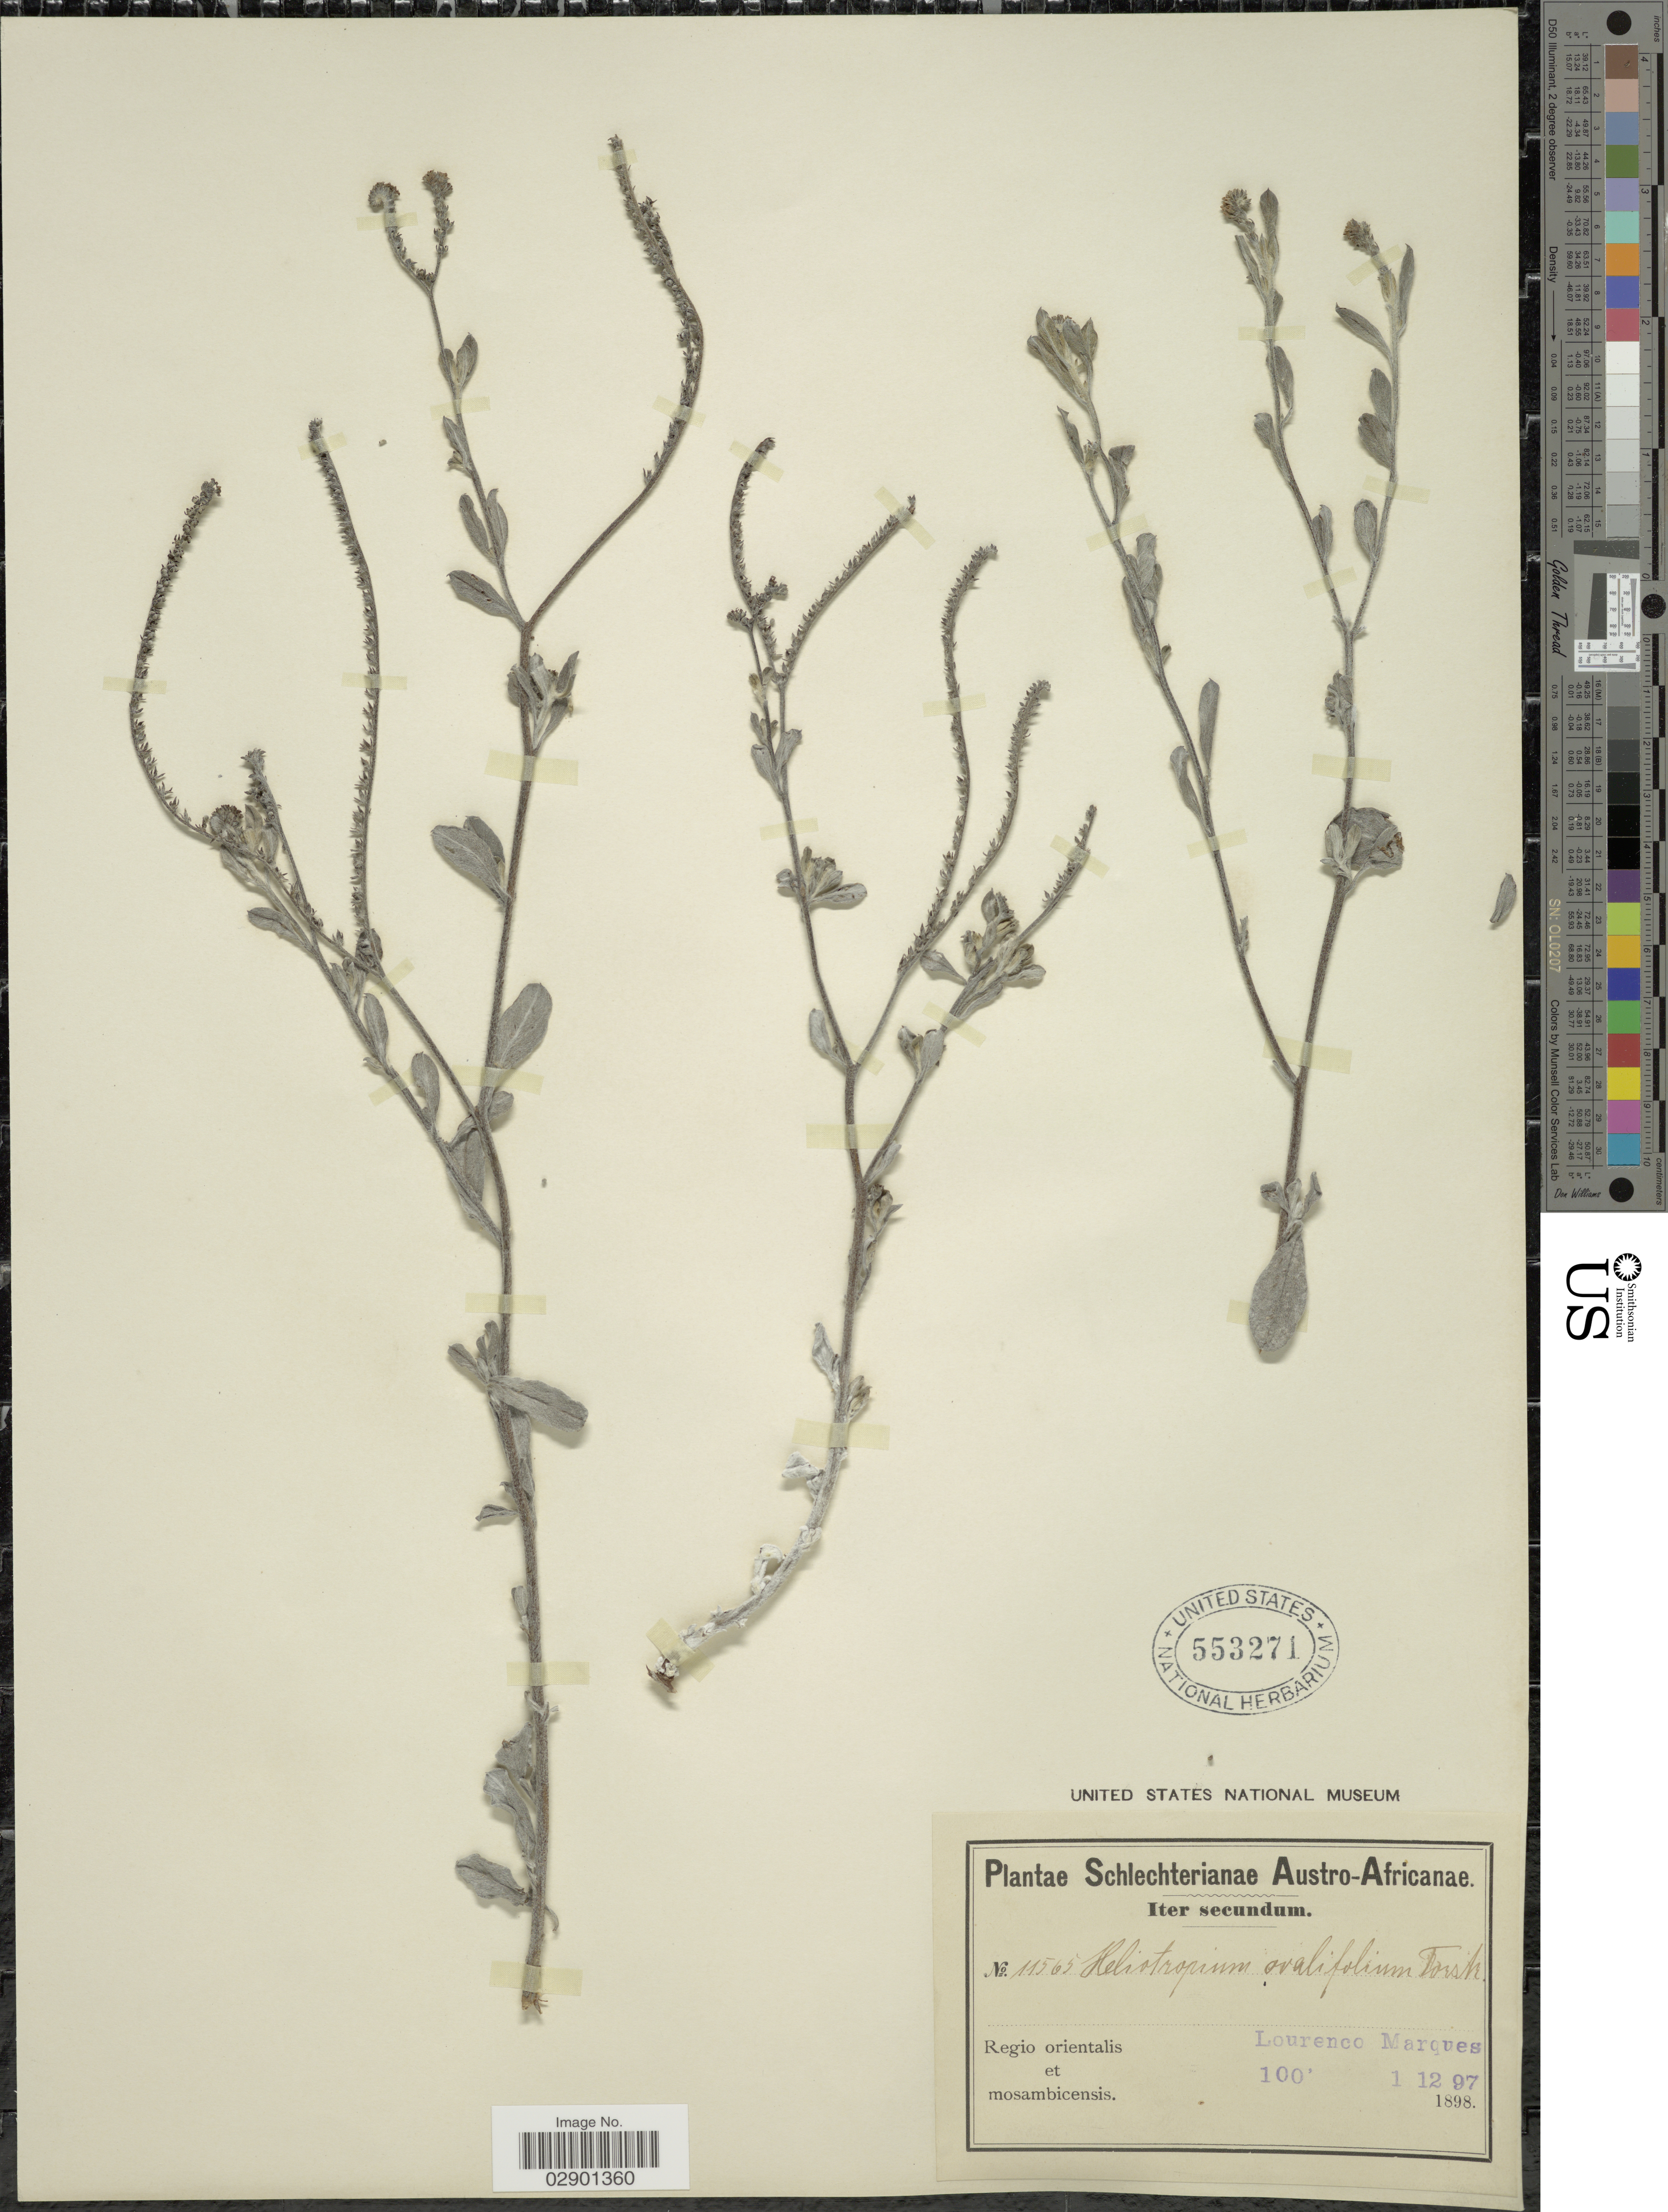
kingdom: Plantae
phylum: Tracheophyta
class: Magnoliopsida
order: Boraginales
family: Heliotropiaceae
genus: Heliotropium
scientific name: Heliotropium ovalifolium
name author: Forssk.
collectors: Schlechter, --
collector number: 11565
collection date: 1897-12-01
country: Mozambique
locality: Austro-Africanae. Regio orientalis et mosambicensis. Lourenco Marques.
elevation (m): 30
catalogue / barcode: US 553271